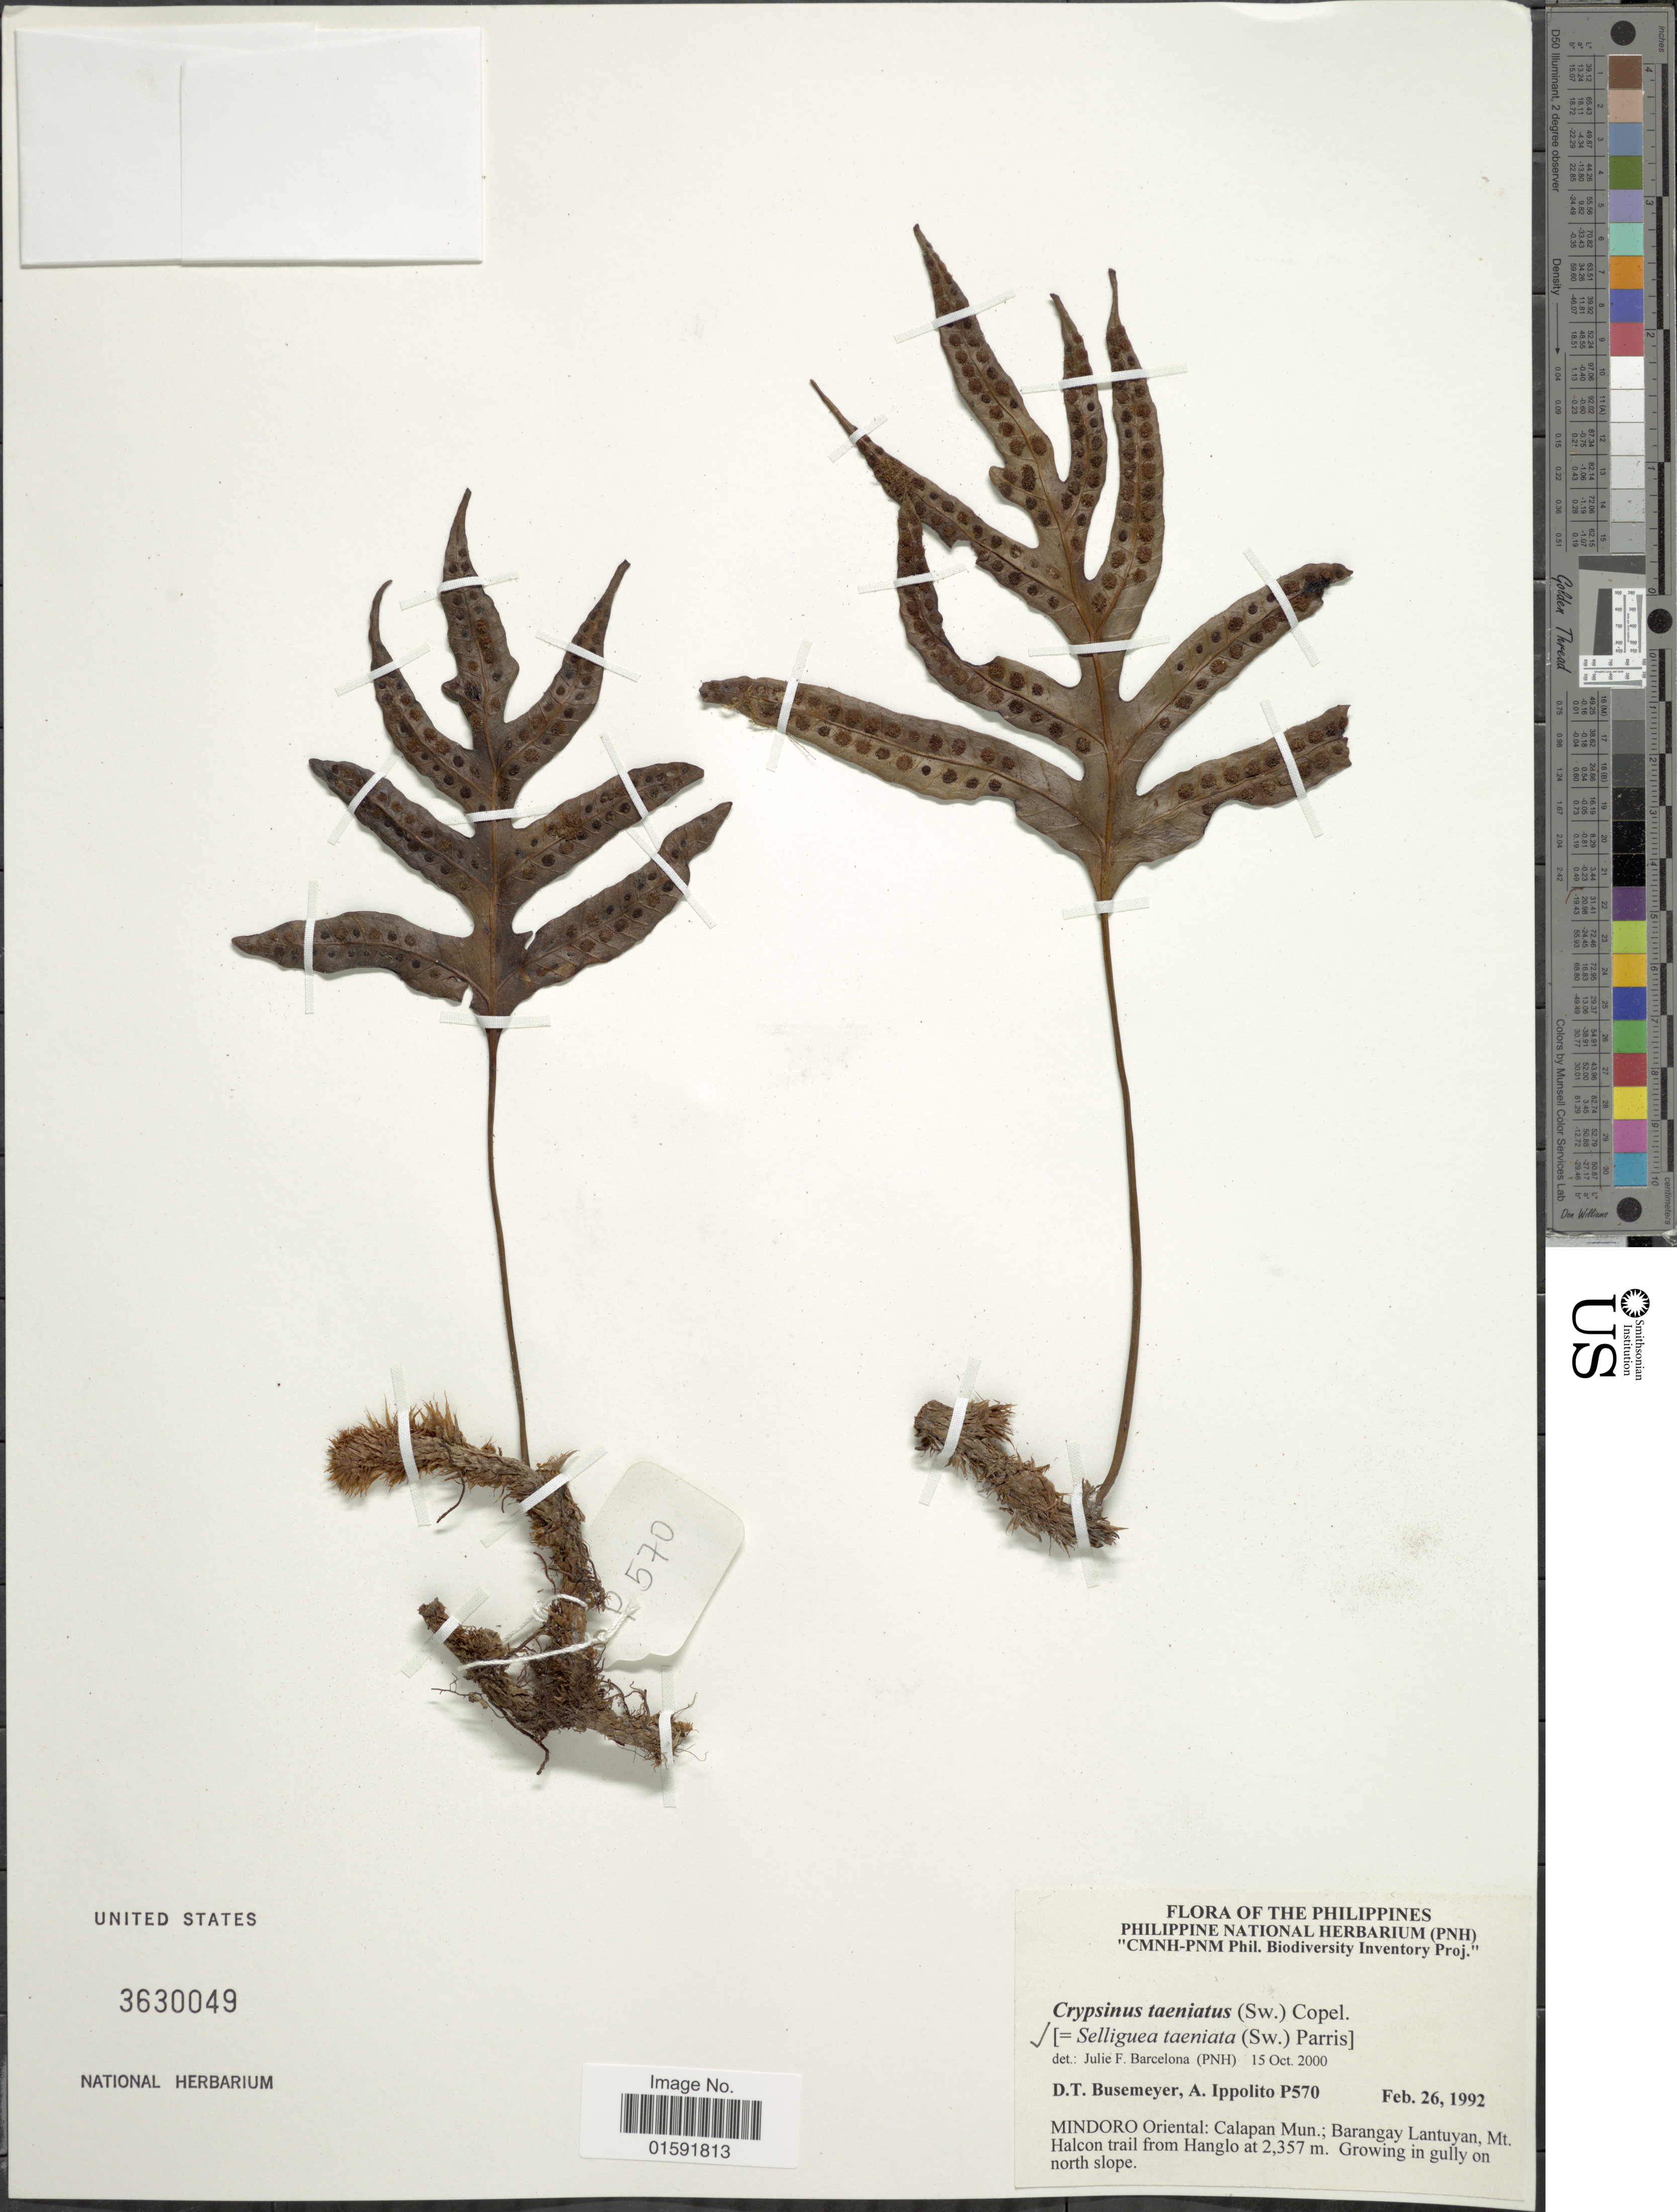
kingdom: Plantae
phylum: Tracheophyta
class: Polypodiopsida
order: Polypodiales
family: Polypodiaceae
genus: Selliguea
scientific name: Selliguea taeniata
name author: Parris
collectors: D. Busemeyer & A. Ippolito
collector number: P570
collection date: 1992-02-26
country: Philippines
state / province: Mimaropa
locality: Mindoro Oriental, Calapan Mun: Barangay Lantuyan, Mt. Halcon trail from Hanglo, north slope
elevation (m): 2357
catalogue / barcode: US 3630049